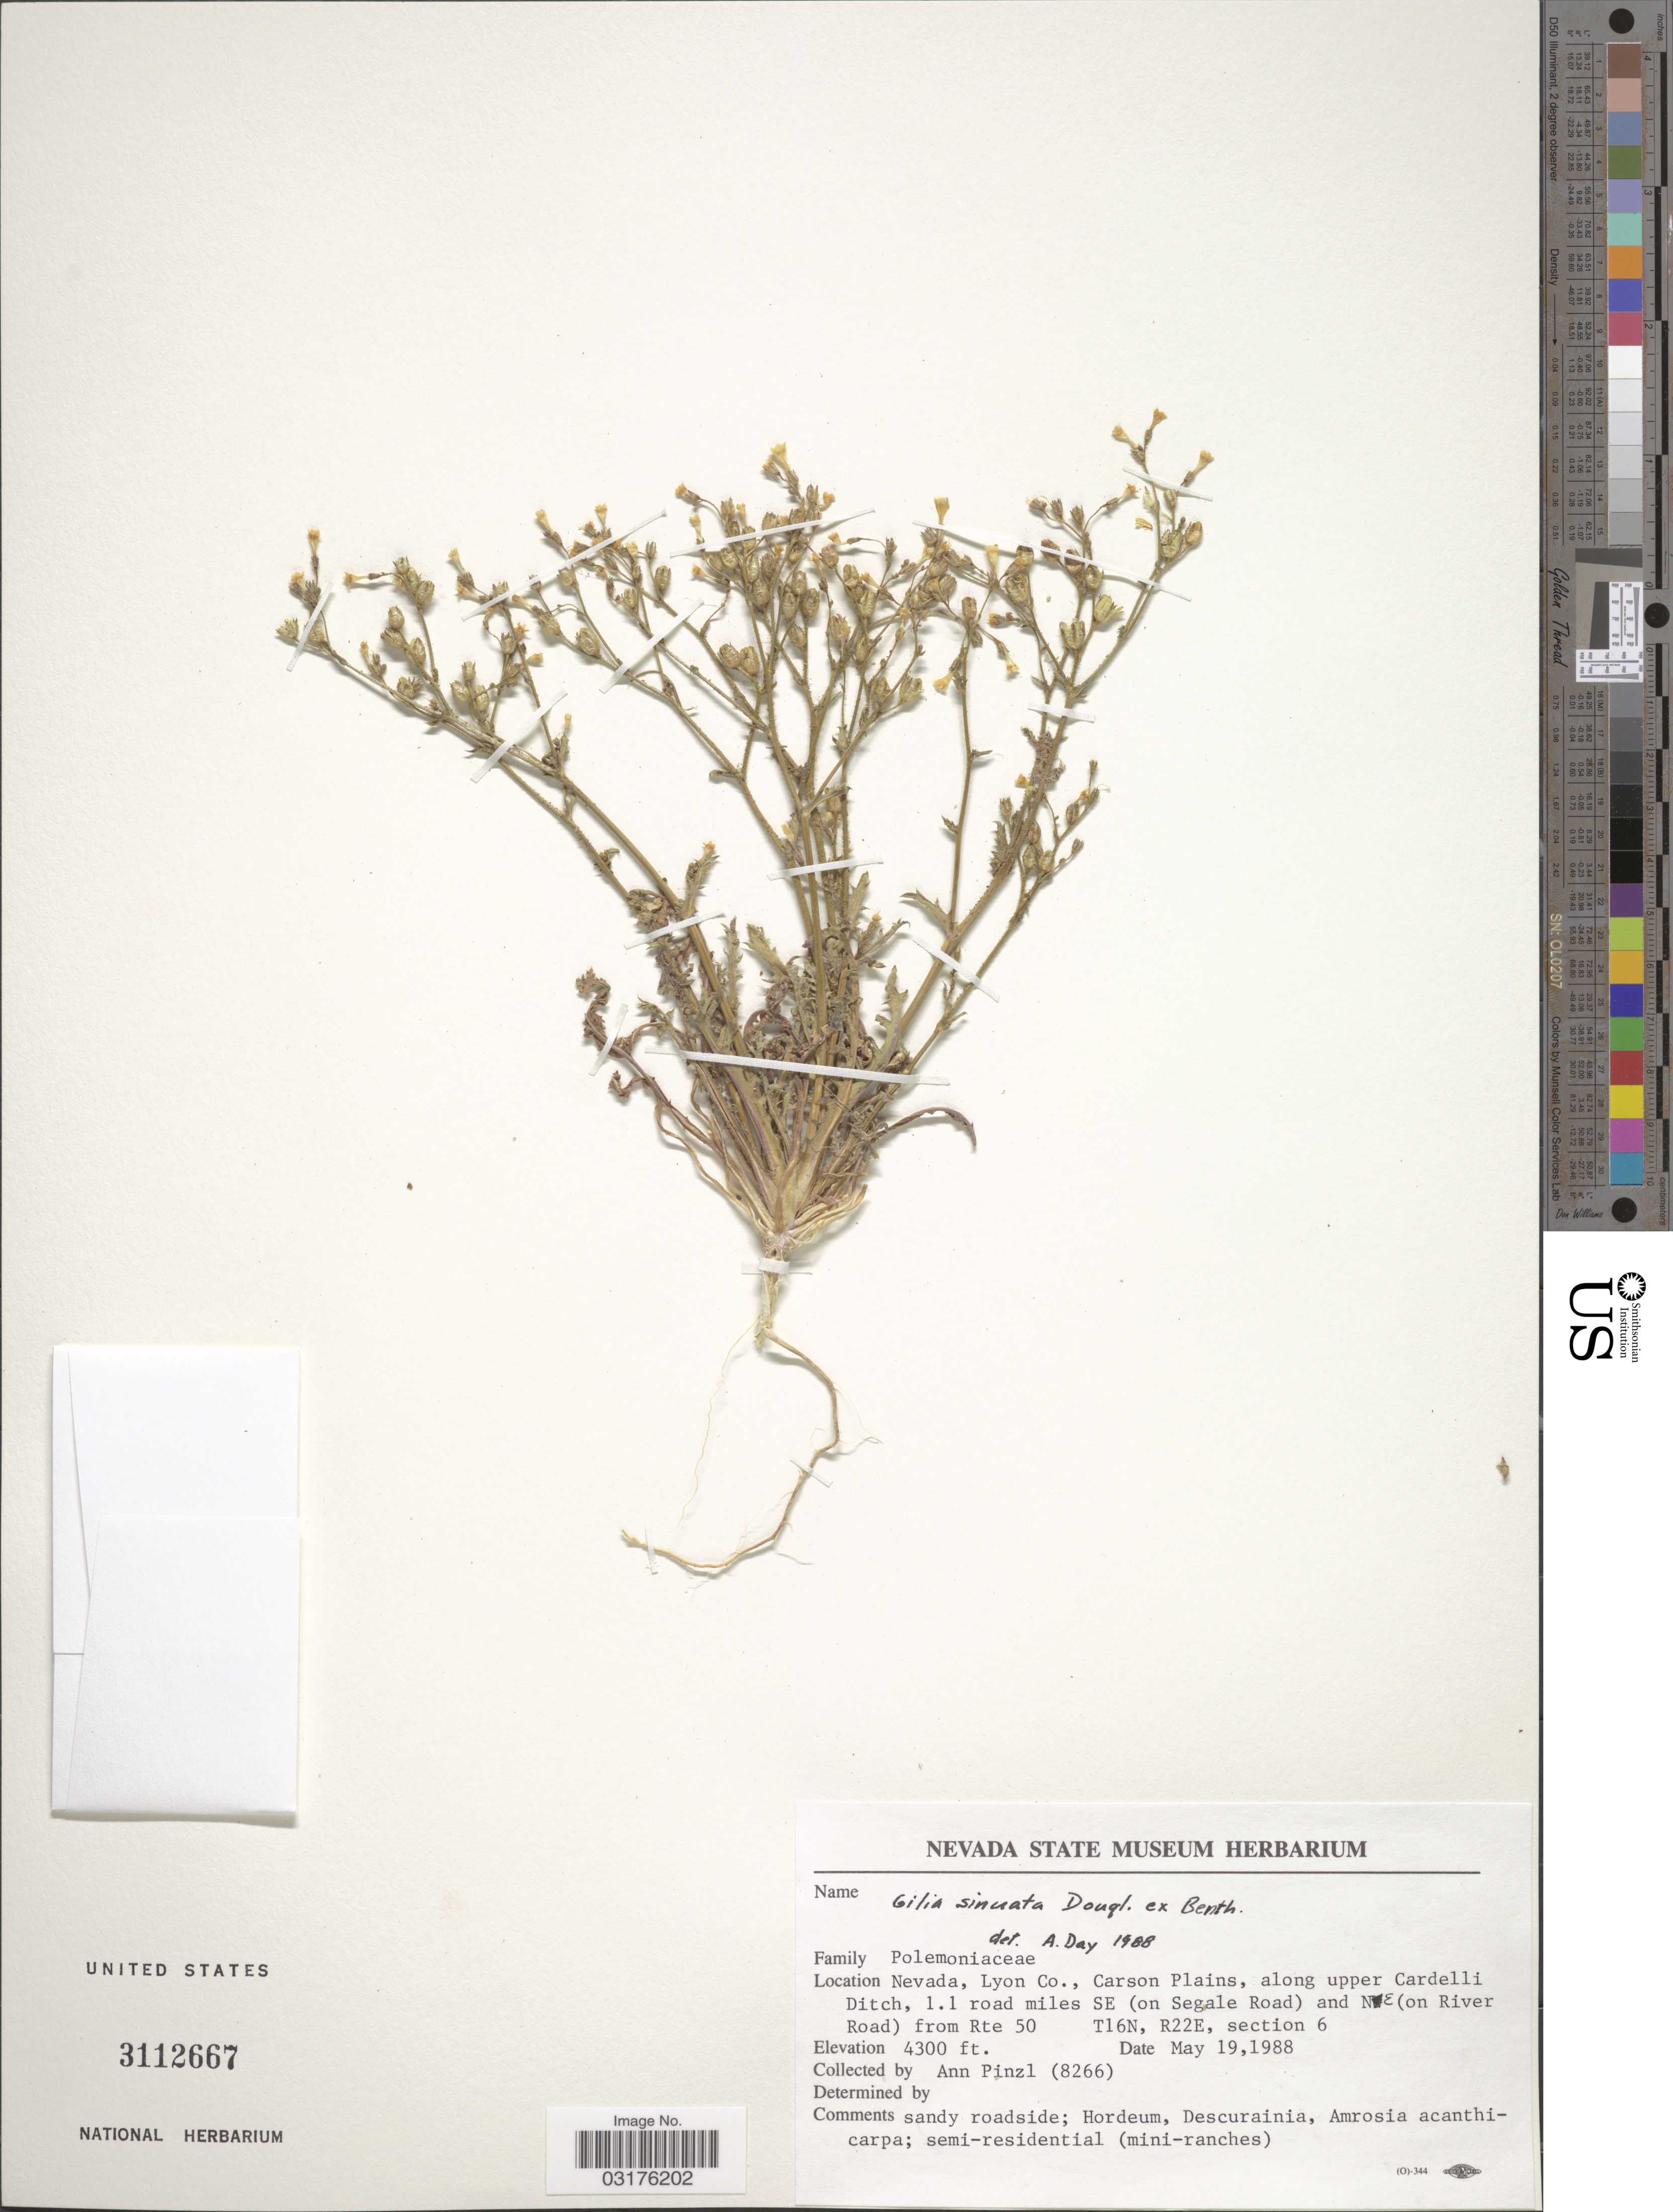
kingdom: Plantae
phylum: Tracheophyta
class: Magnoliopsida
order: Ericales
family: Polemoniaceae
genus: Gilia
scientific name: Gilia sinuata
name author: Douglas ex Benth.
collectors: A. Pinzl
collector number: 8266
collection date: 1988-05-19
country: United States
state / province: Nevada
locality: Lyon Co., Carson Plains, along upper Cardelli Ditch, 1.1 road miles SE (on Segale Road) and NE (on River Road) from Rte 50, T16N, R22E, section 6.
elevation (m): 1311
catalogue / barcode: US 3112667